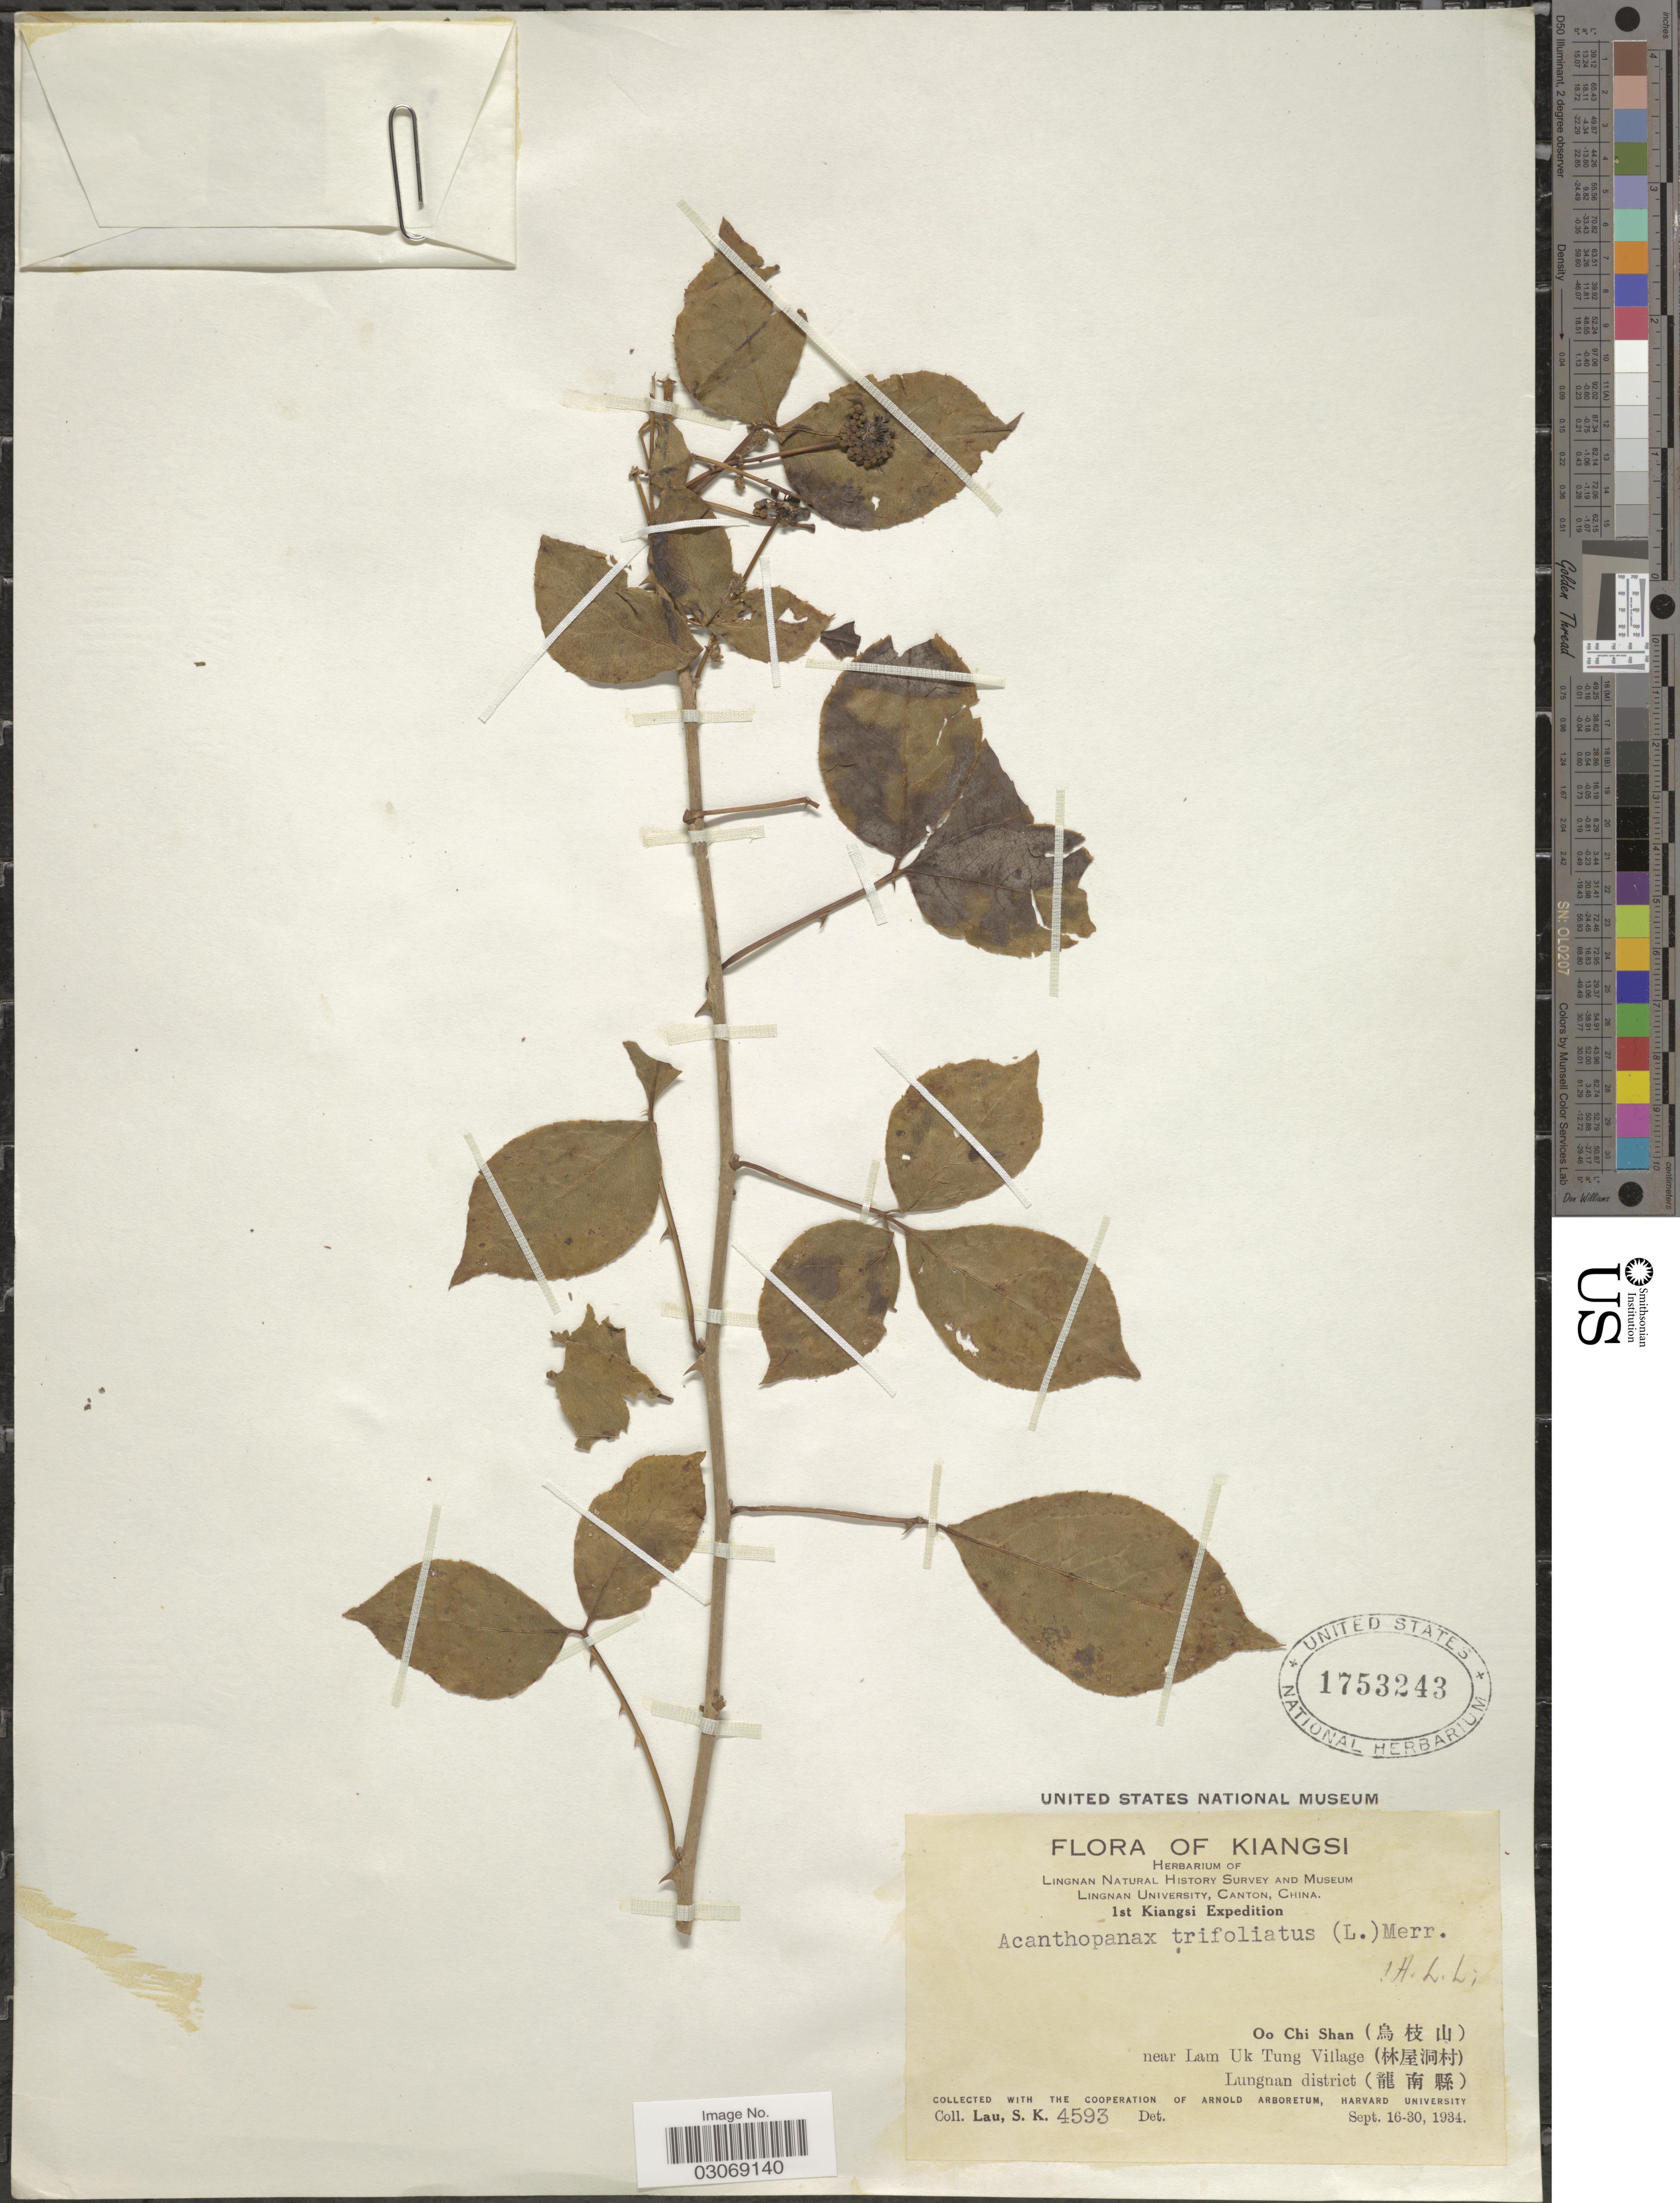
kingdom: Plantae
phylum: Tracheophyta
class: Magnoliopsida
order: Apiales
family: Araliaceae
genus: Acanthopanax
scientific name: Acanthopanax trifoliatus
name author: (L.) Voss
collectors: S. K. Lau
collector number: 4593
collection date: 1934-09-16/1934-09-30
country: China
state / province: Jiangxi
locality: Kiangsi. Oo Chi Shan near Lam Uk Tung Village. Lungnan district.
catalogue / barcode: US 1753243